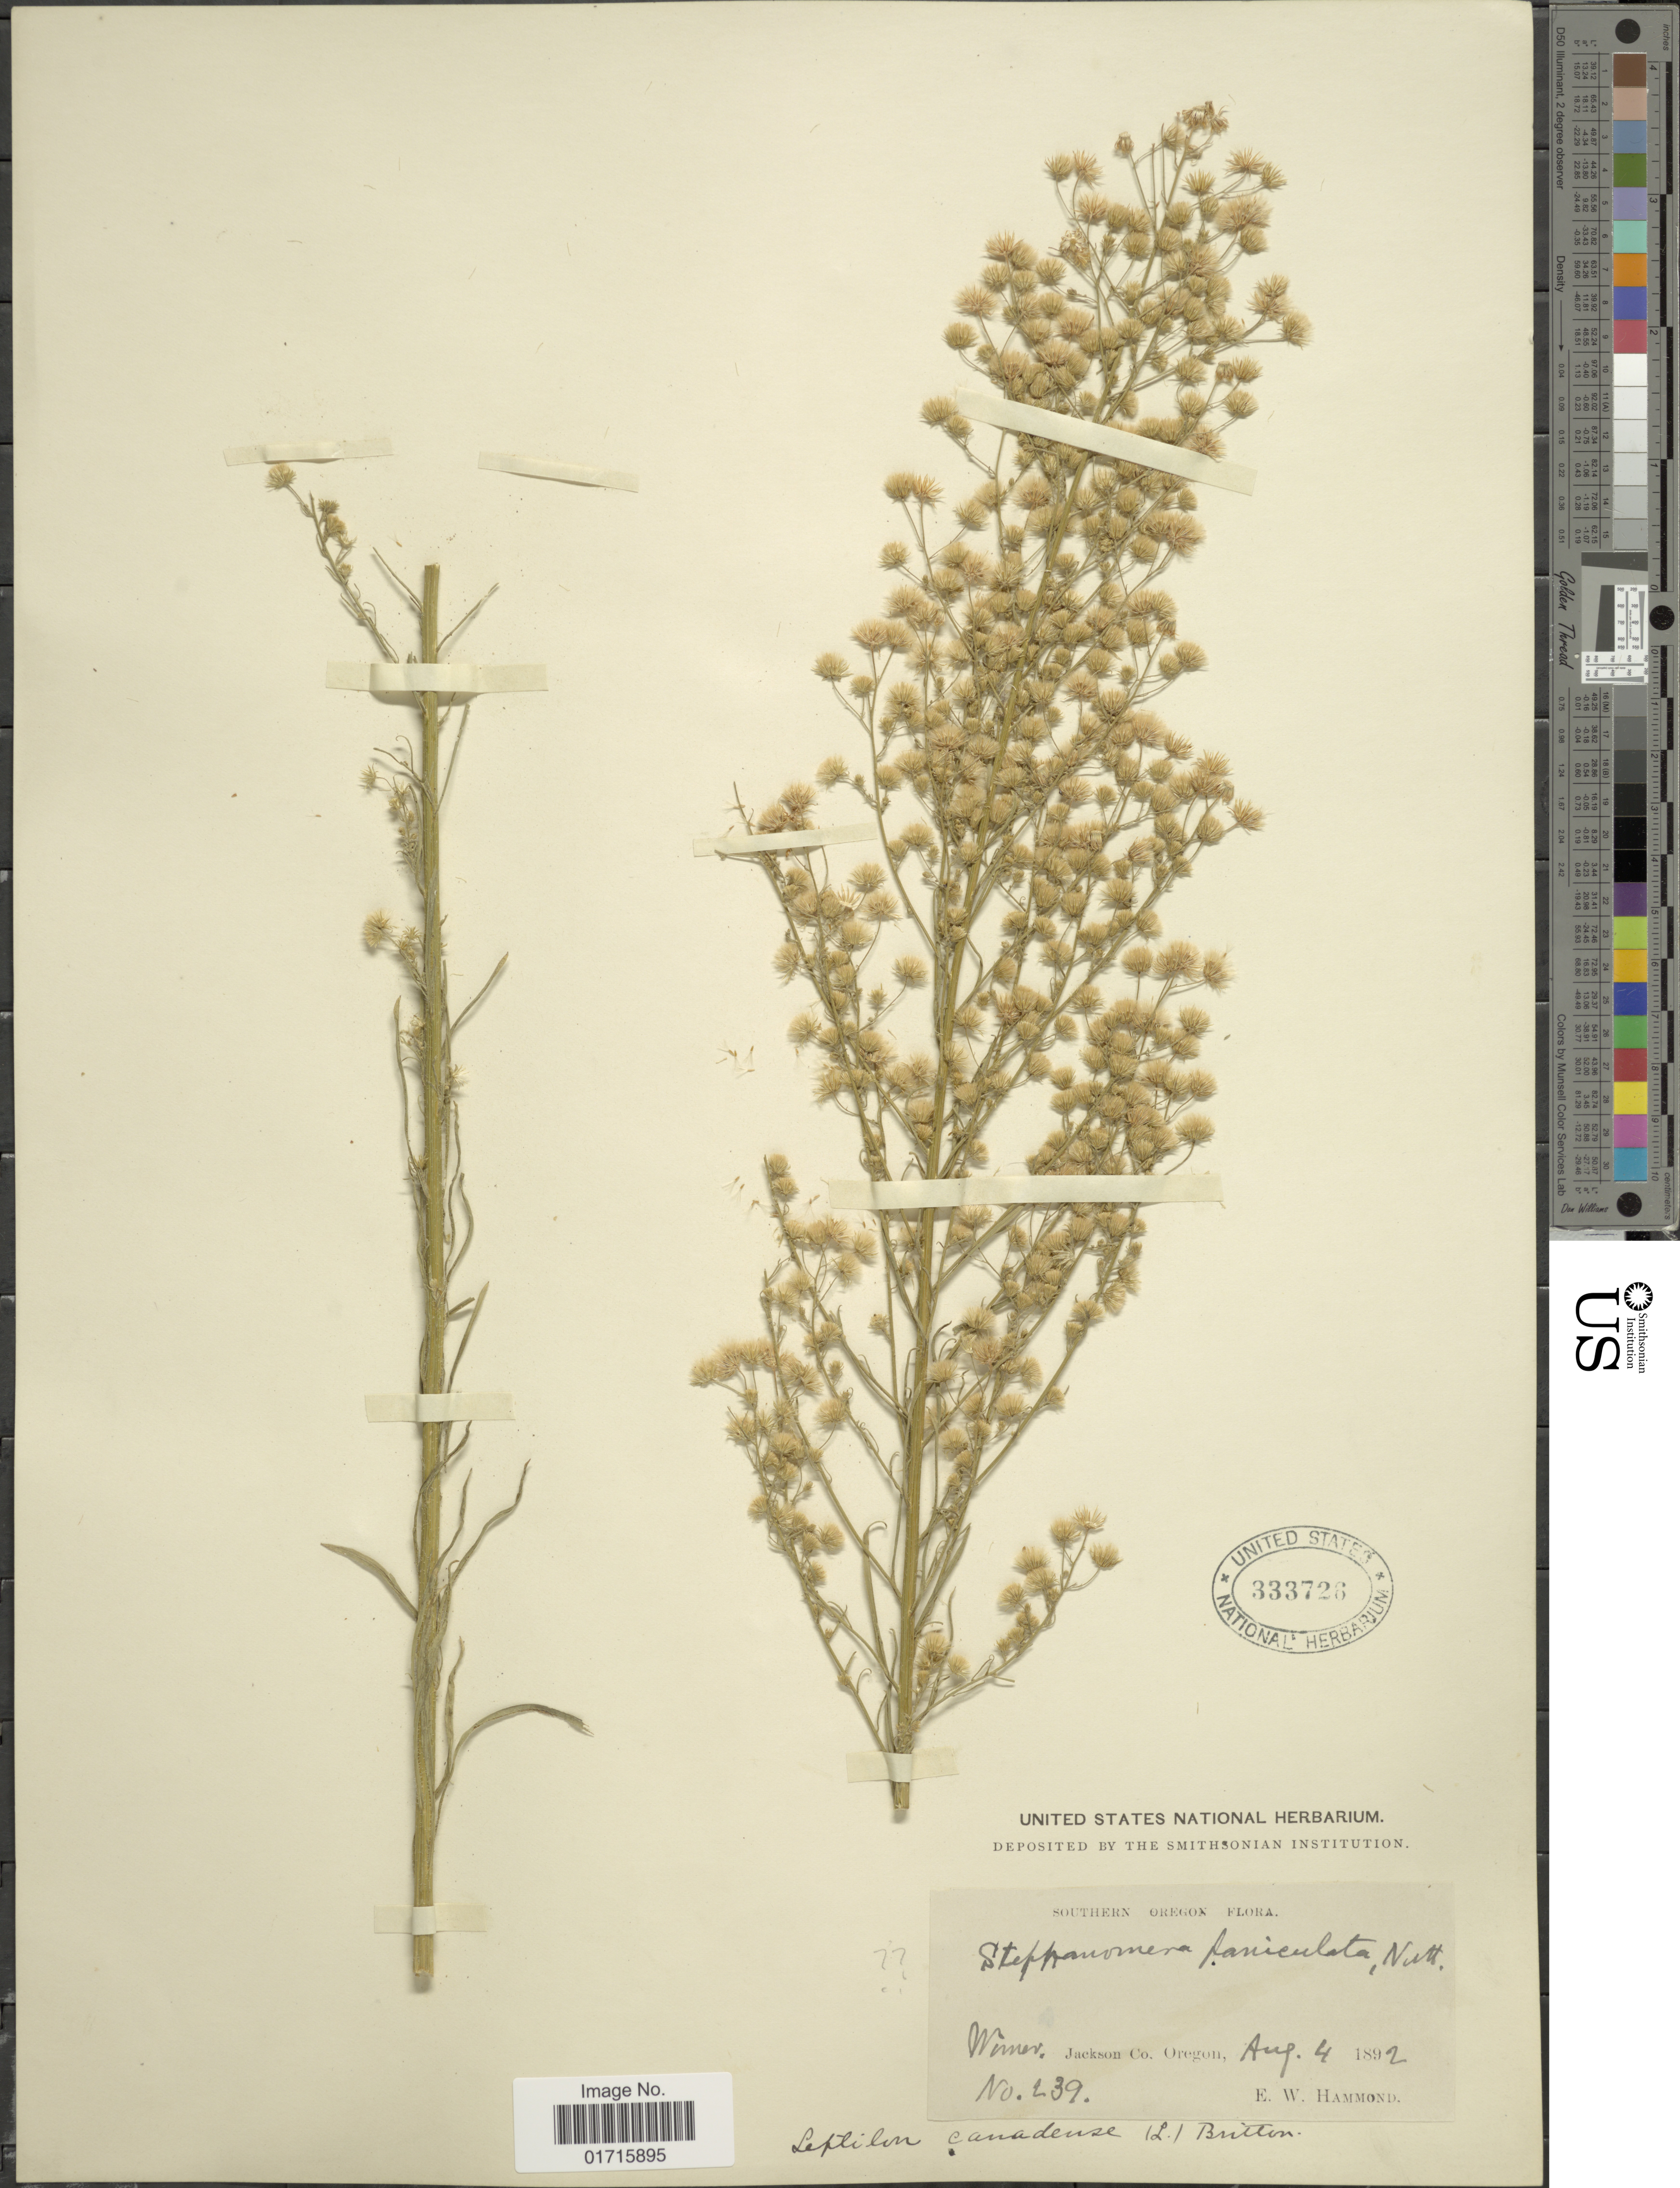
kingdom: Plantae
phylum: Tracheophyta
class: Magnoliopsida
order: Asterales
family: Asteraceae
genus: Conyza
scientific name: Conyza canadensis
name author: (L.) Cronq.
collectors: E. Hammond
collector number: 239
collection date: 1892-08-04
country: United States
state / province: Oregon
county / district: Jackson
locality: Wimer, Jackson Co.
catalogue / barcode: US 333726